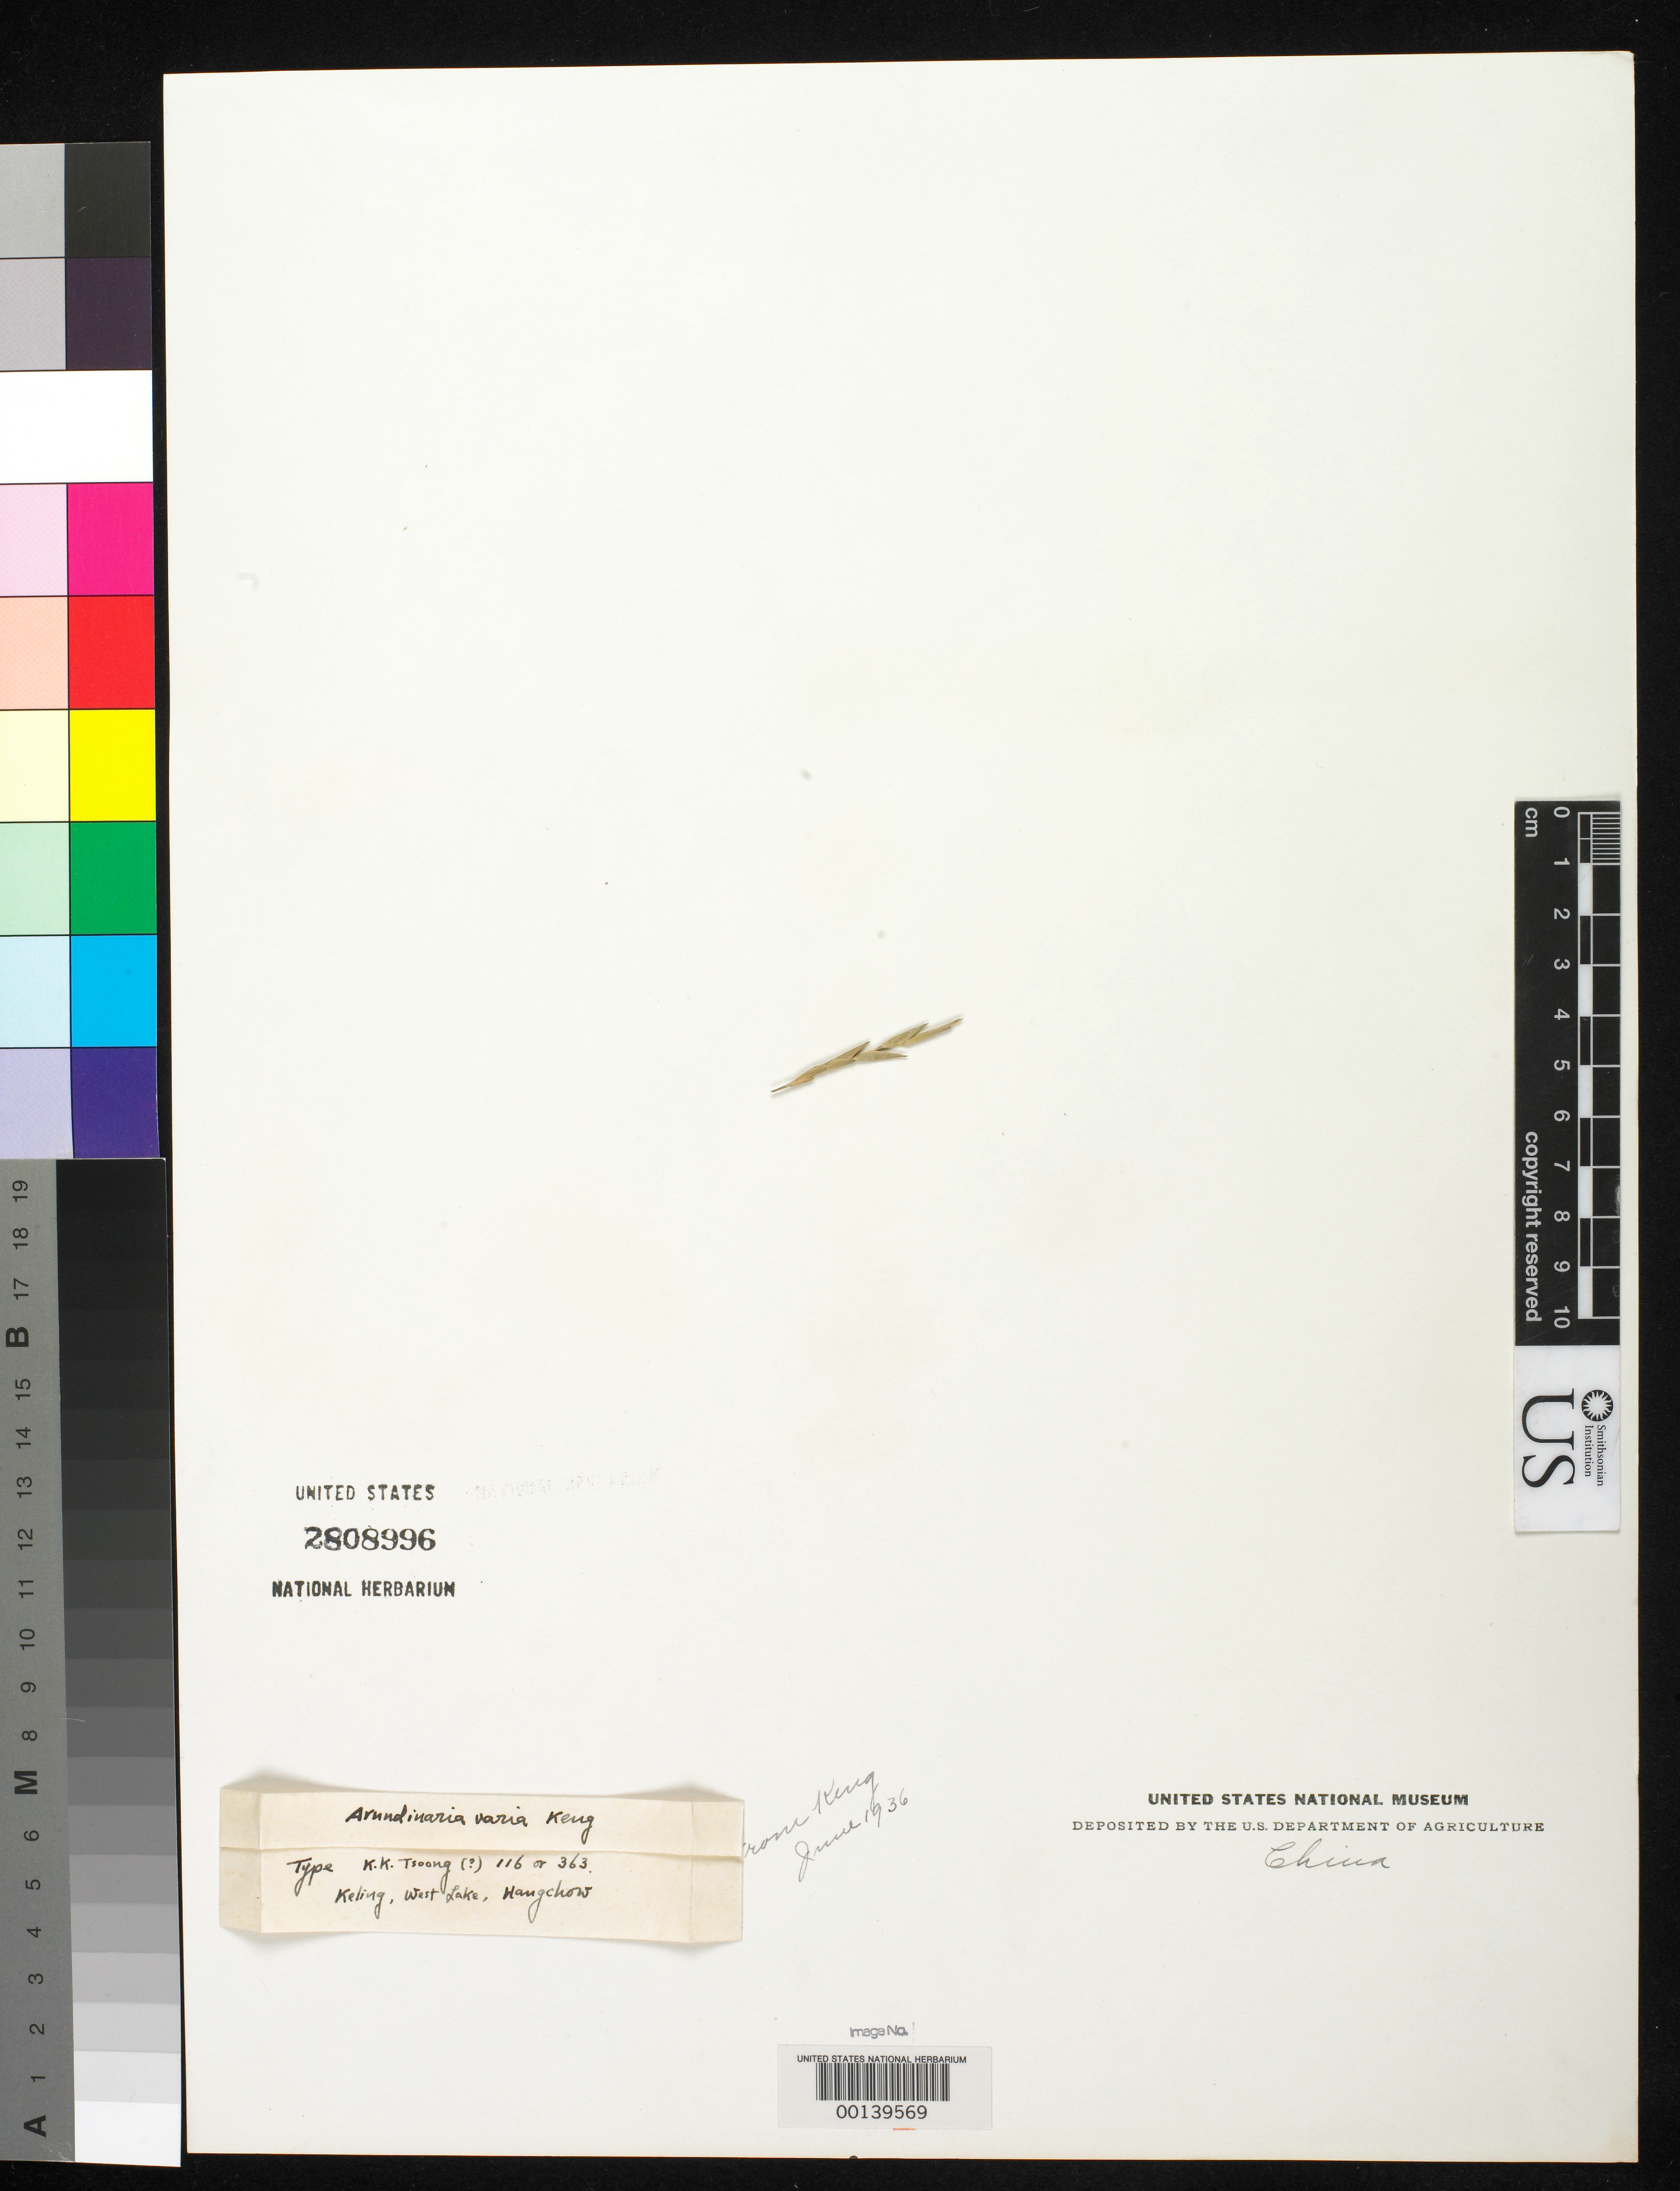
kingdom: Plantae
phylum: Tracheophyta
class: Liliopsida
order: Poales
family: Poaceae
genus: Arundinaria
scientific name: Arundinaria varia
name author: Keng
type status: Type Material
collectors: K. Tsoong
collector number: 116 or 363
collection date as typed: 16 Jun 1931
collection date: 1931-06-16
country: China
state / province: Zhejiang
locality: Hangchow.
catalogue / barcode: US 2808996